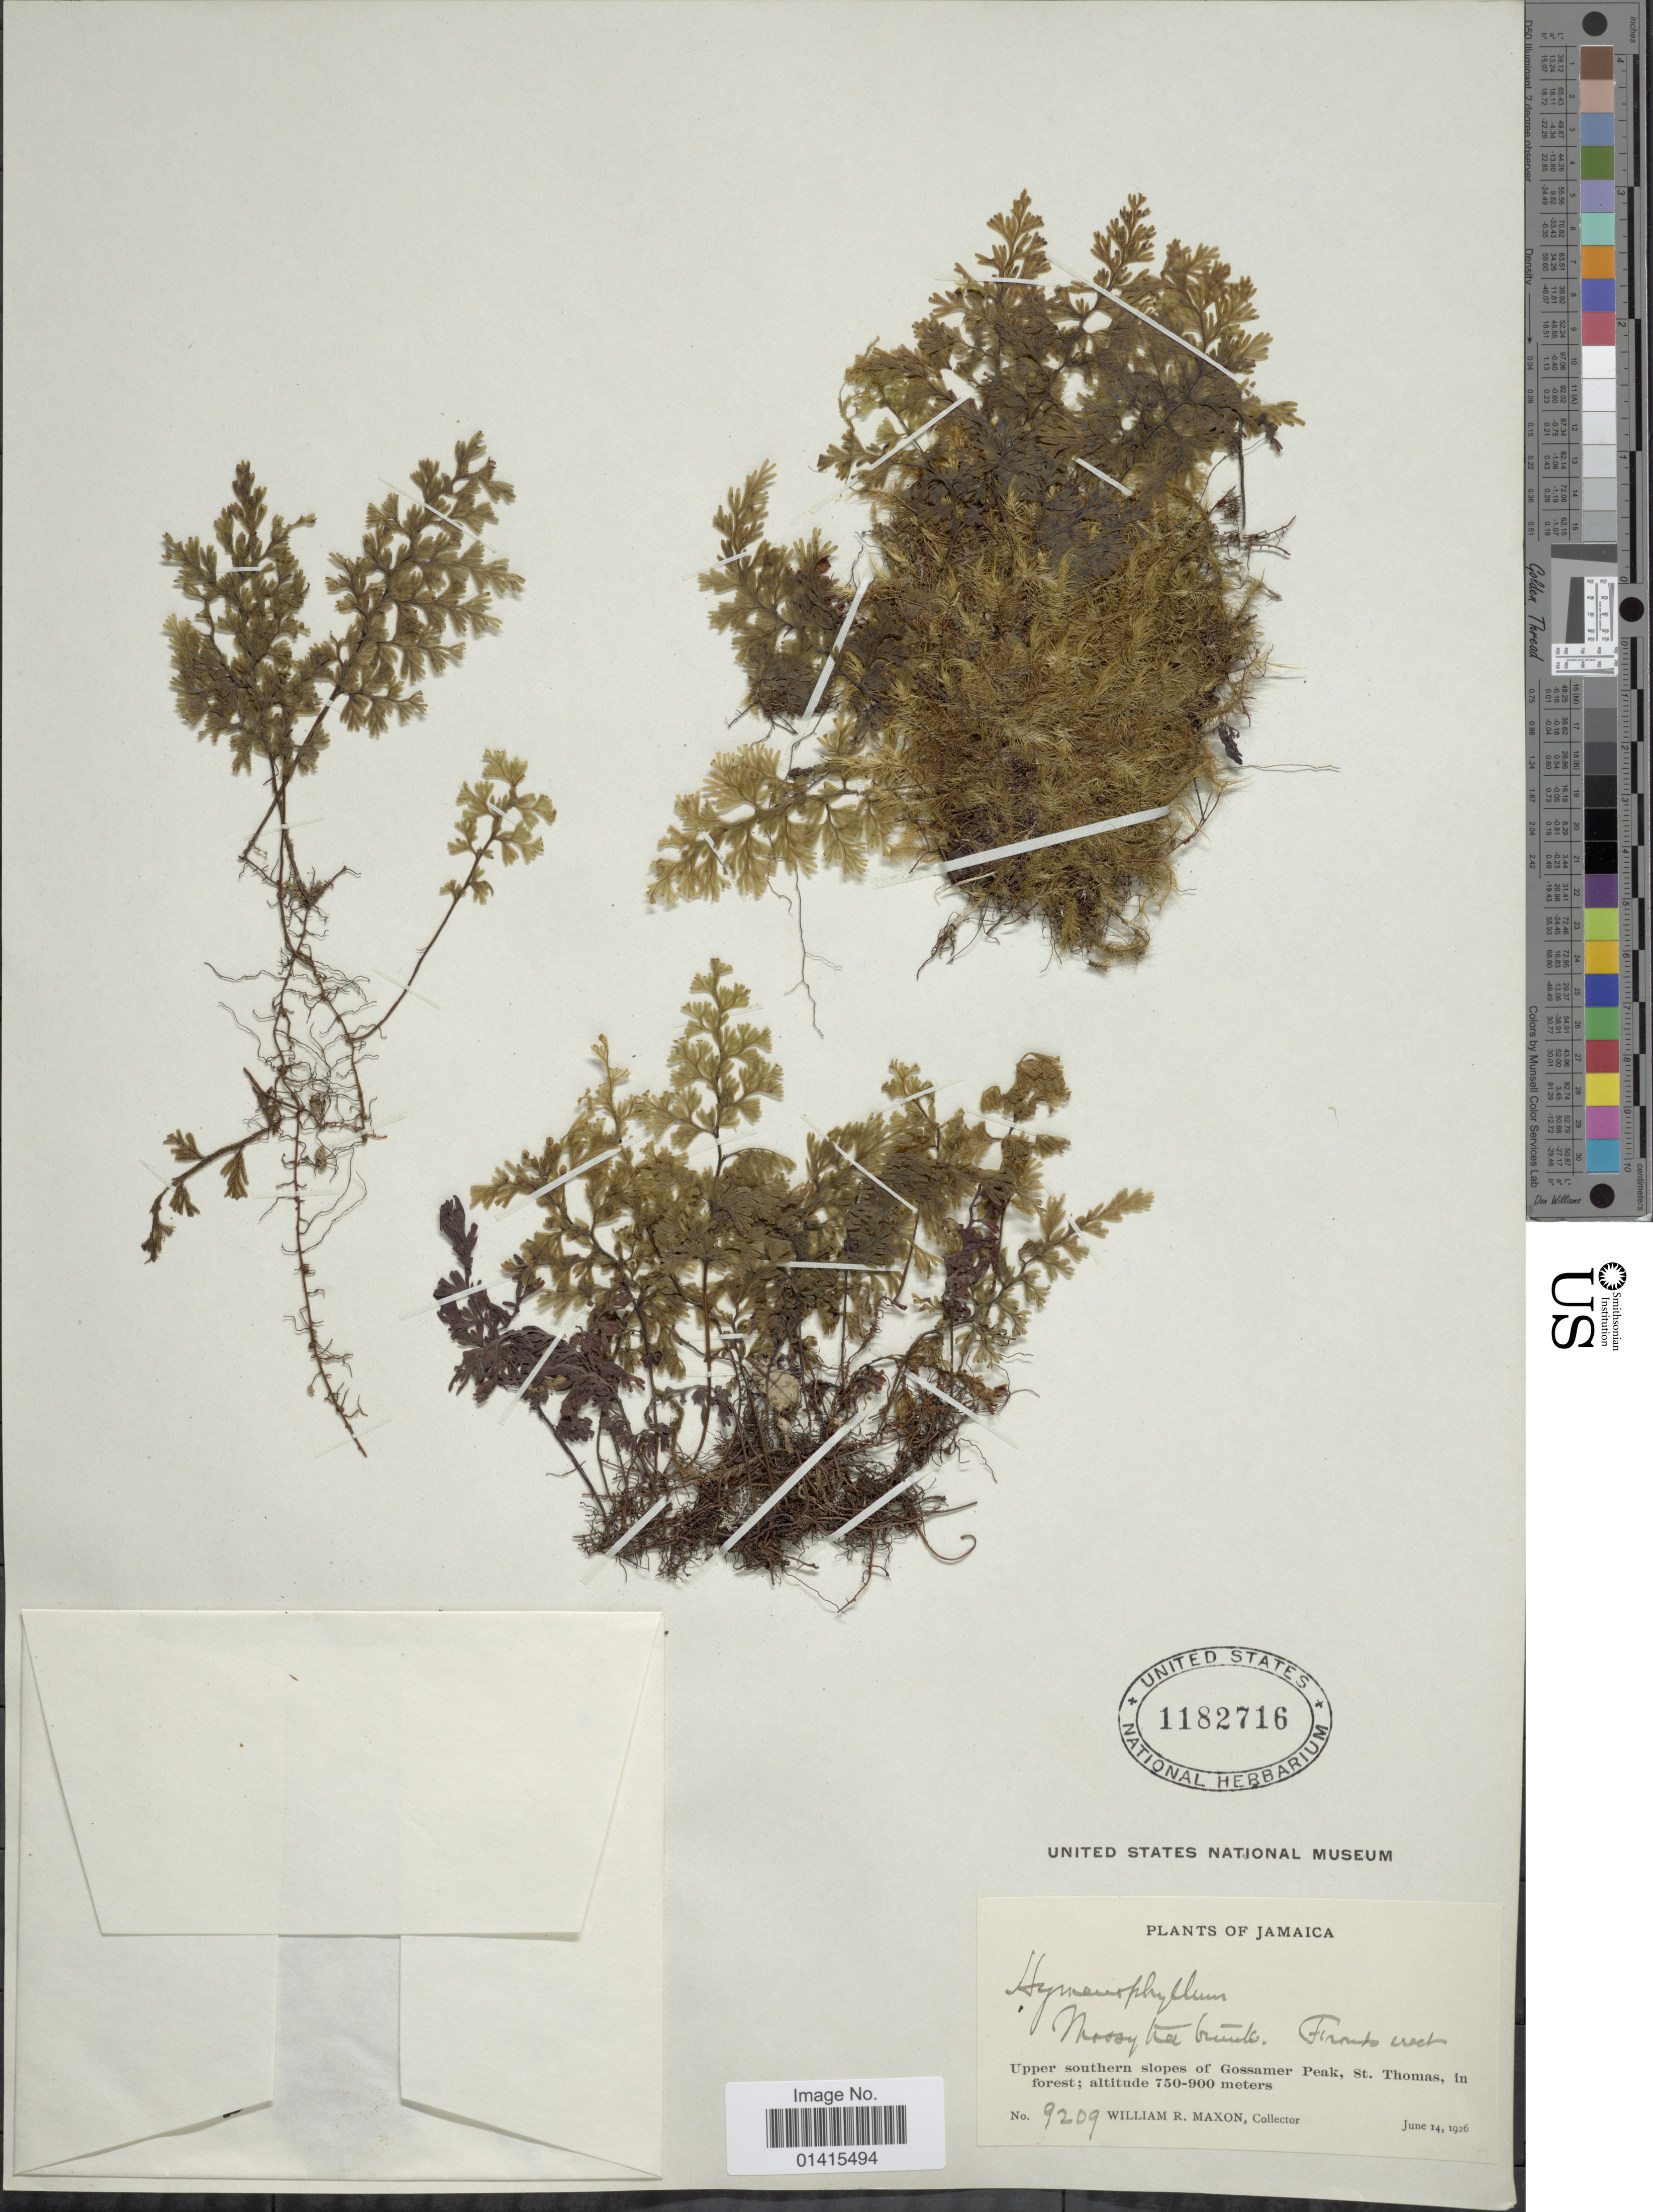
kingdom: Plantae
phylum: Tracheophyta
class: Polypodiopsida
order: Hymenophyllales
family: Hymenophyllaceae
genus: Hymenophyllum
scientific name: Hymenophyllum polyanthos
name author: (Sw.) Sw.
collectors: W. R. Maxon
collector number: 9209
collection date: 1926-06-14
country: Jamaica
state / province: Saint Thomas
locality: Upper southern slopes of Gassamer Peak, St. Thomas in forest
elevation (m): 750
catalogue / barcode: US 1182716